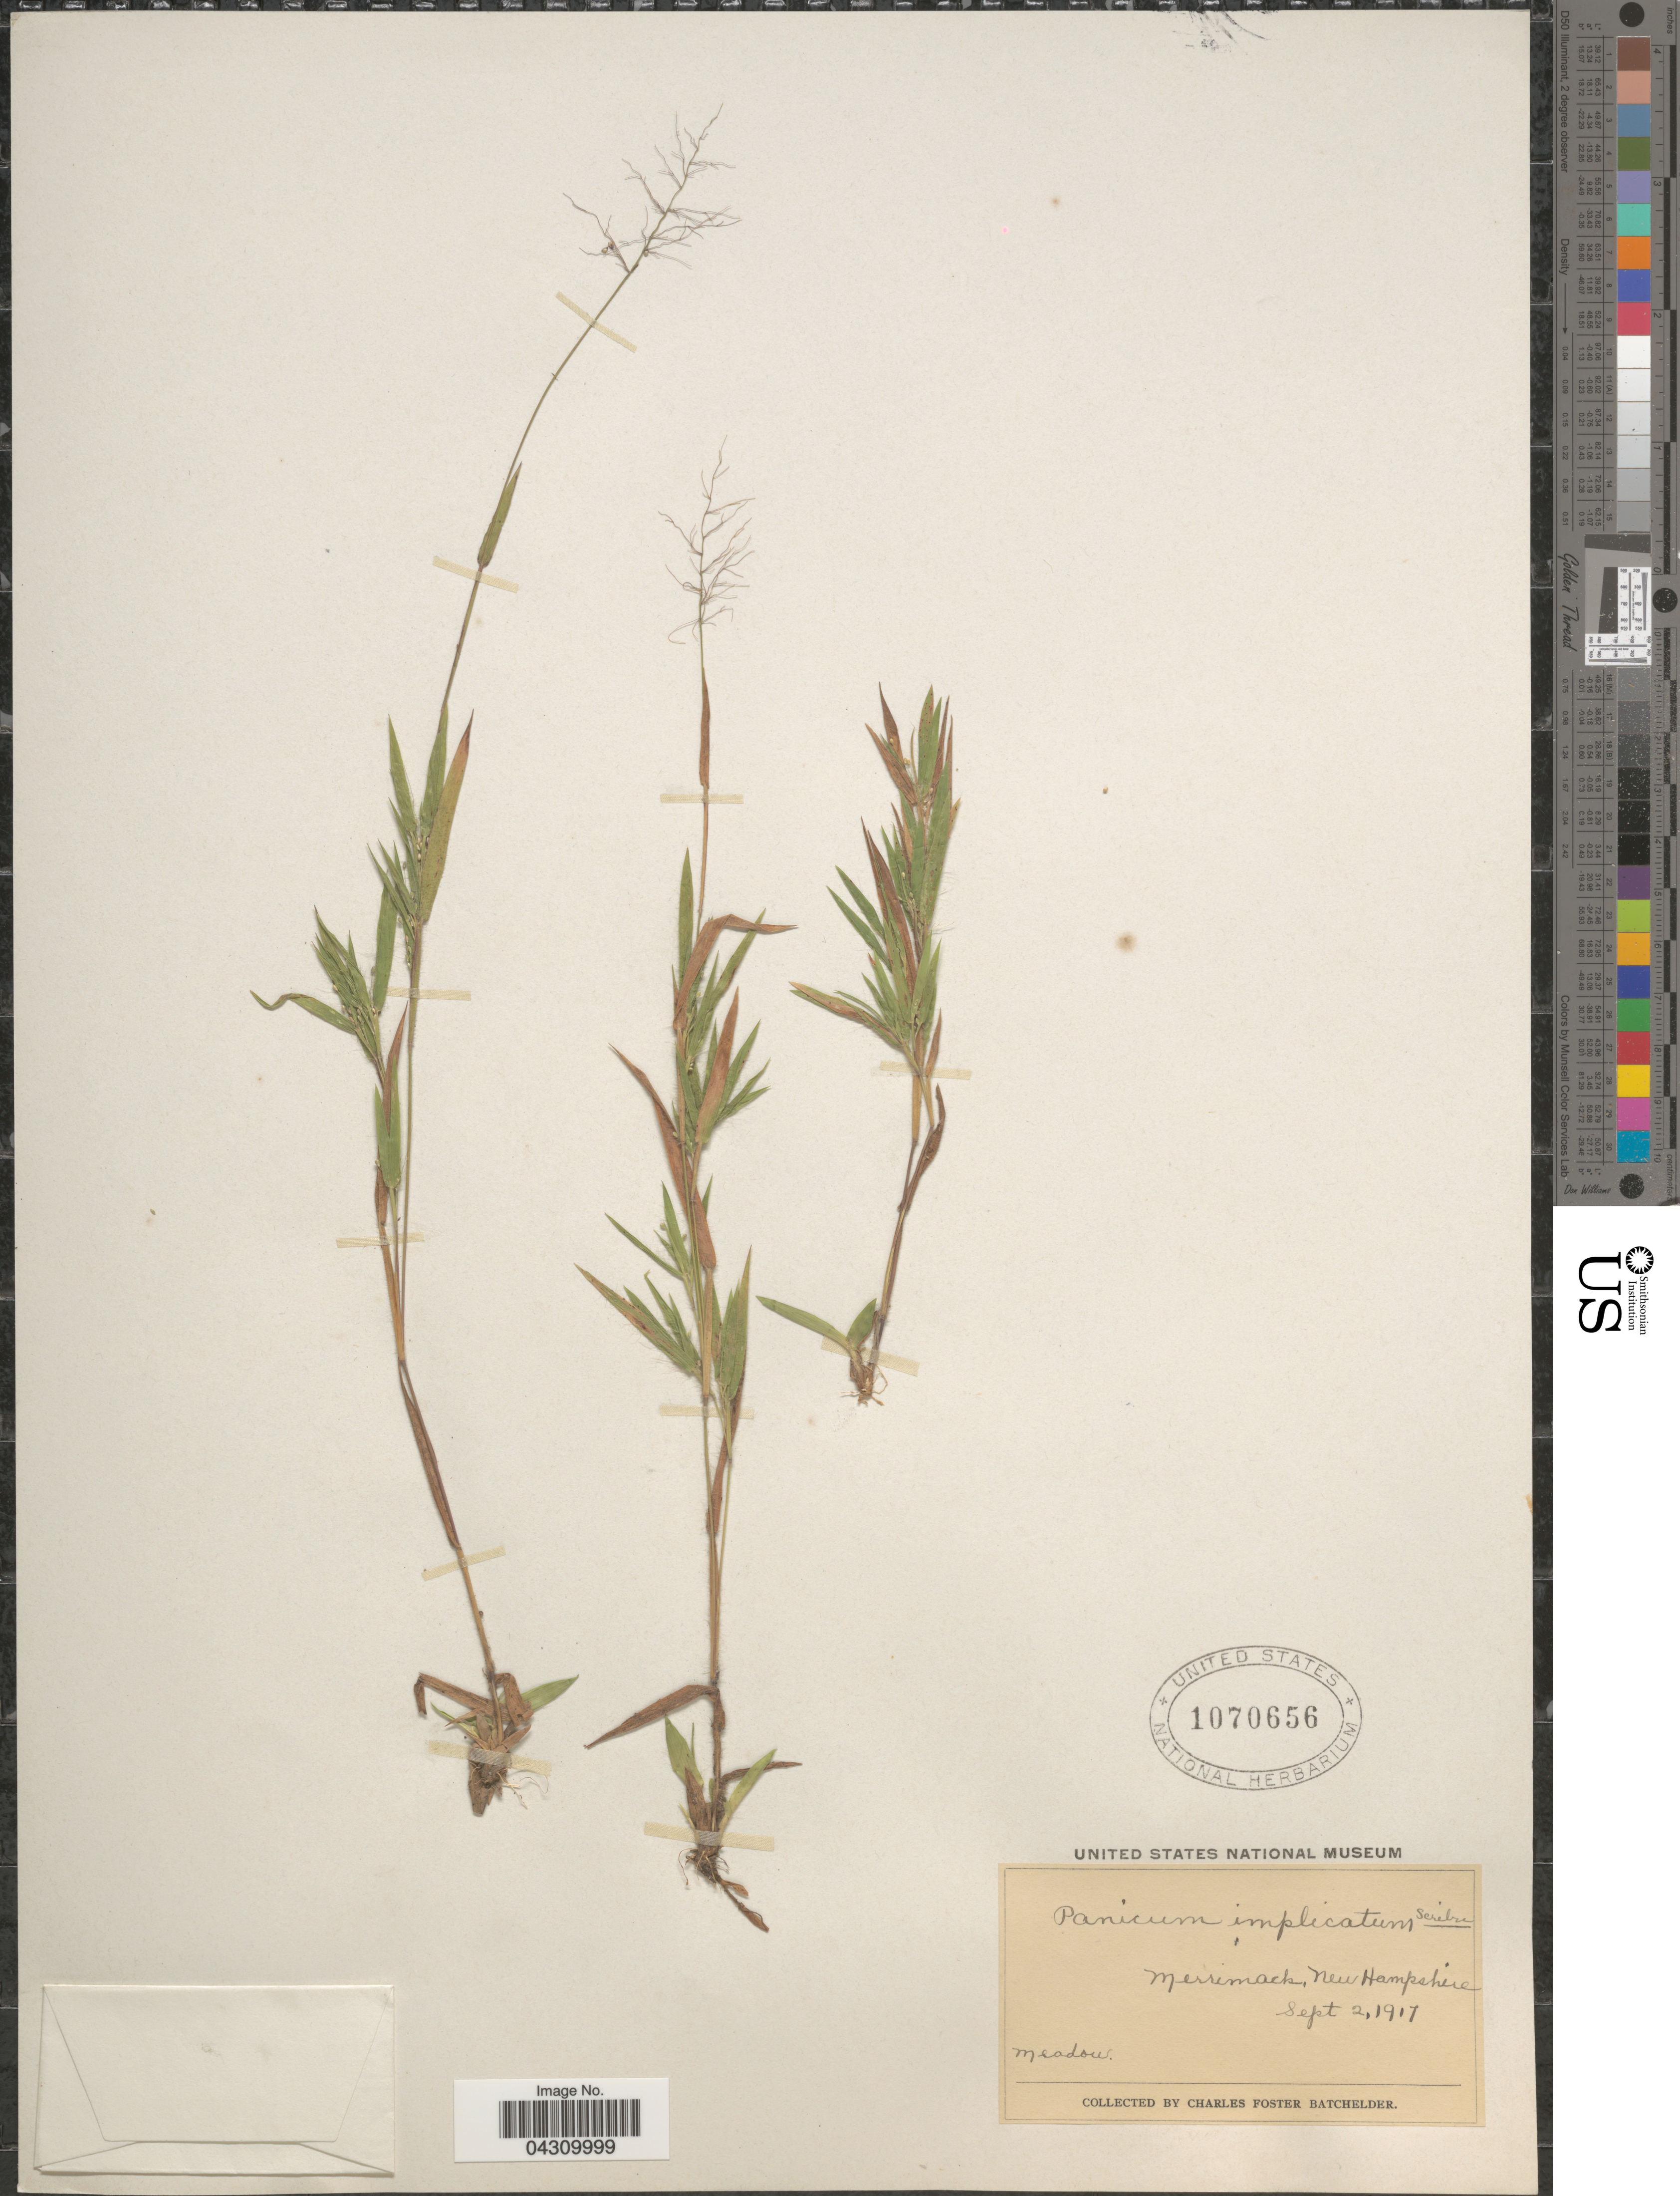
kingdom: Plantae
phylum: Tracheophyta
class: Liliopsida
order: Poales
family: Poaceae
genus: Dichanthelium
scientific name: Dichanthelium acuminatum var. acuminatum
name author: (Sw.) Gould & C.A. Clark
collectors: C. Batchelder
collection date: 1917-09-02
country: United States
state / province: New Hampshire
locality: Merrimack.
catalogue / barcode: US 1070656